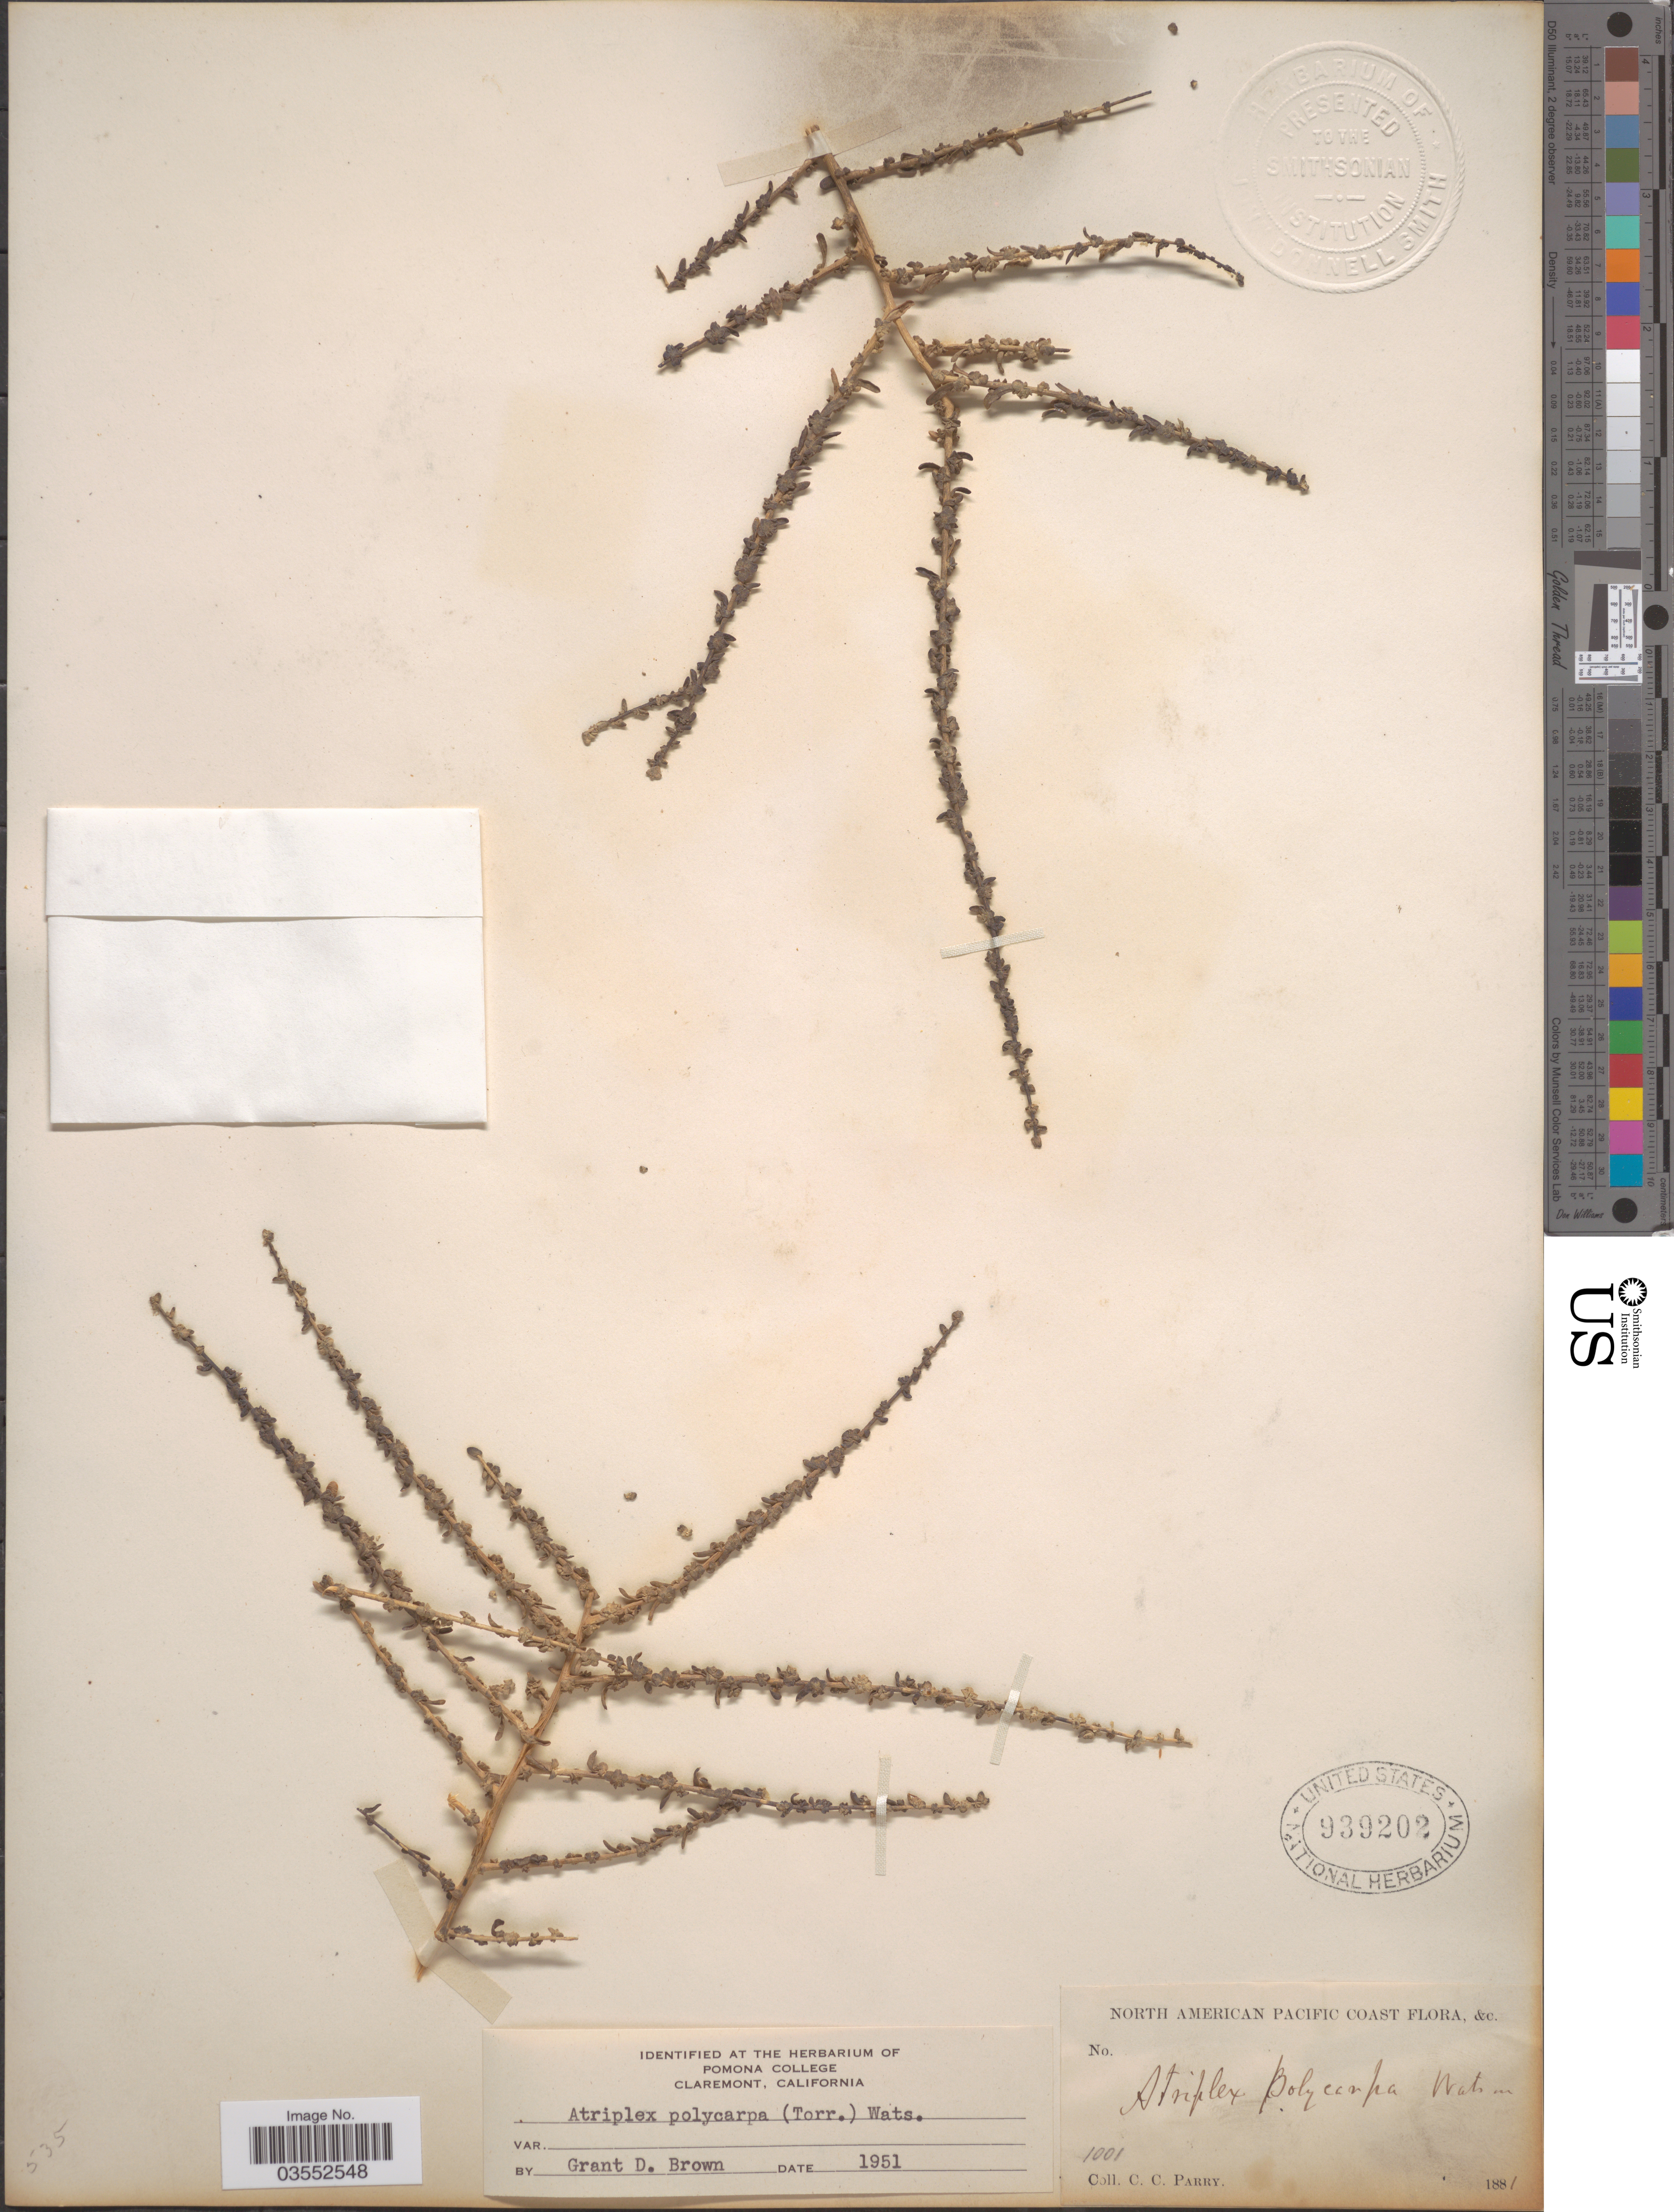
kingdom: Plantae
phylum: Tracheophyta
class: Magnoliopsida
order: Caryophyllales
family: Amaranthaceae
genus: Atriplex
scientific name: Atriplex polycarpa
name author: (Torr.) S. Watson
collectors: C. C. Parry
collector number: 1001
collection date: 1881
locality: North American Pacific Coast.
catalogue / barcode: US 939202